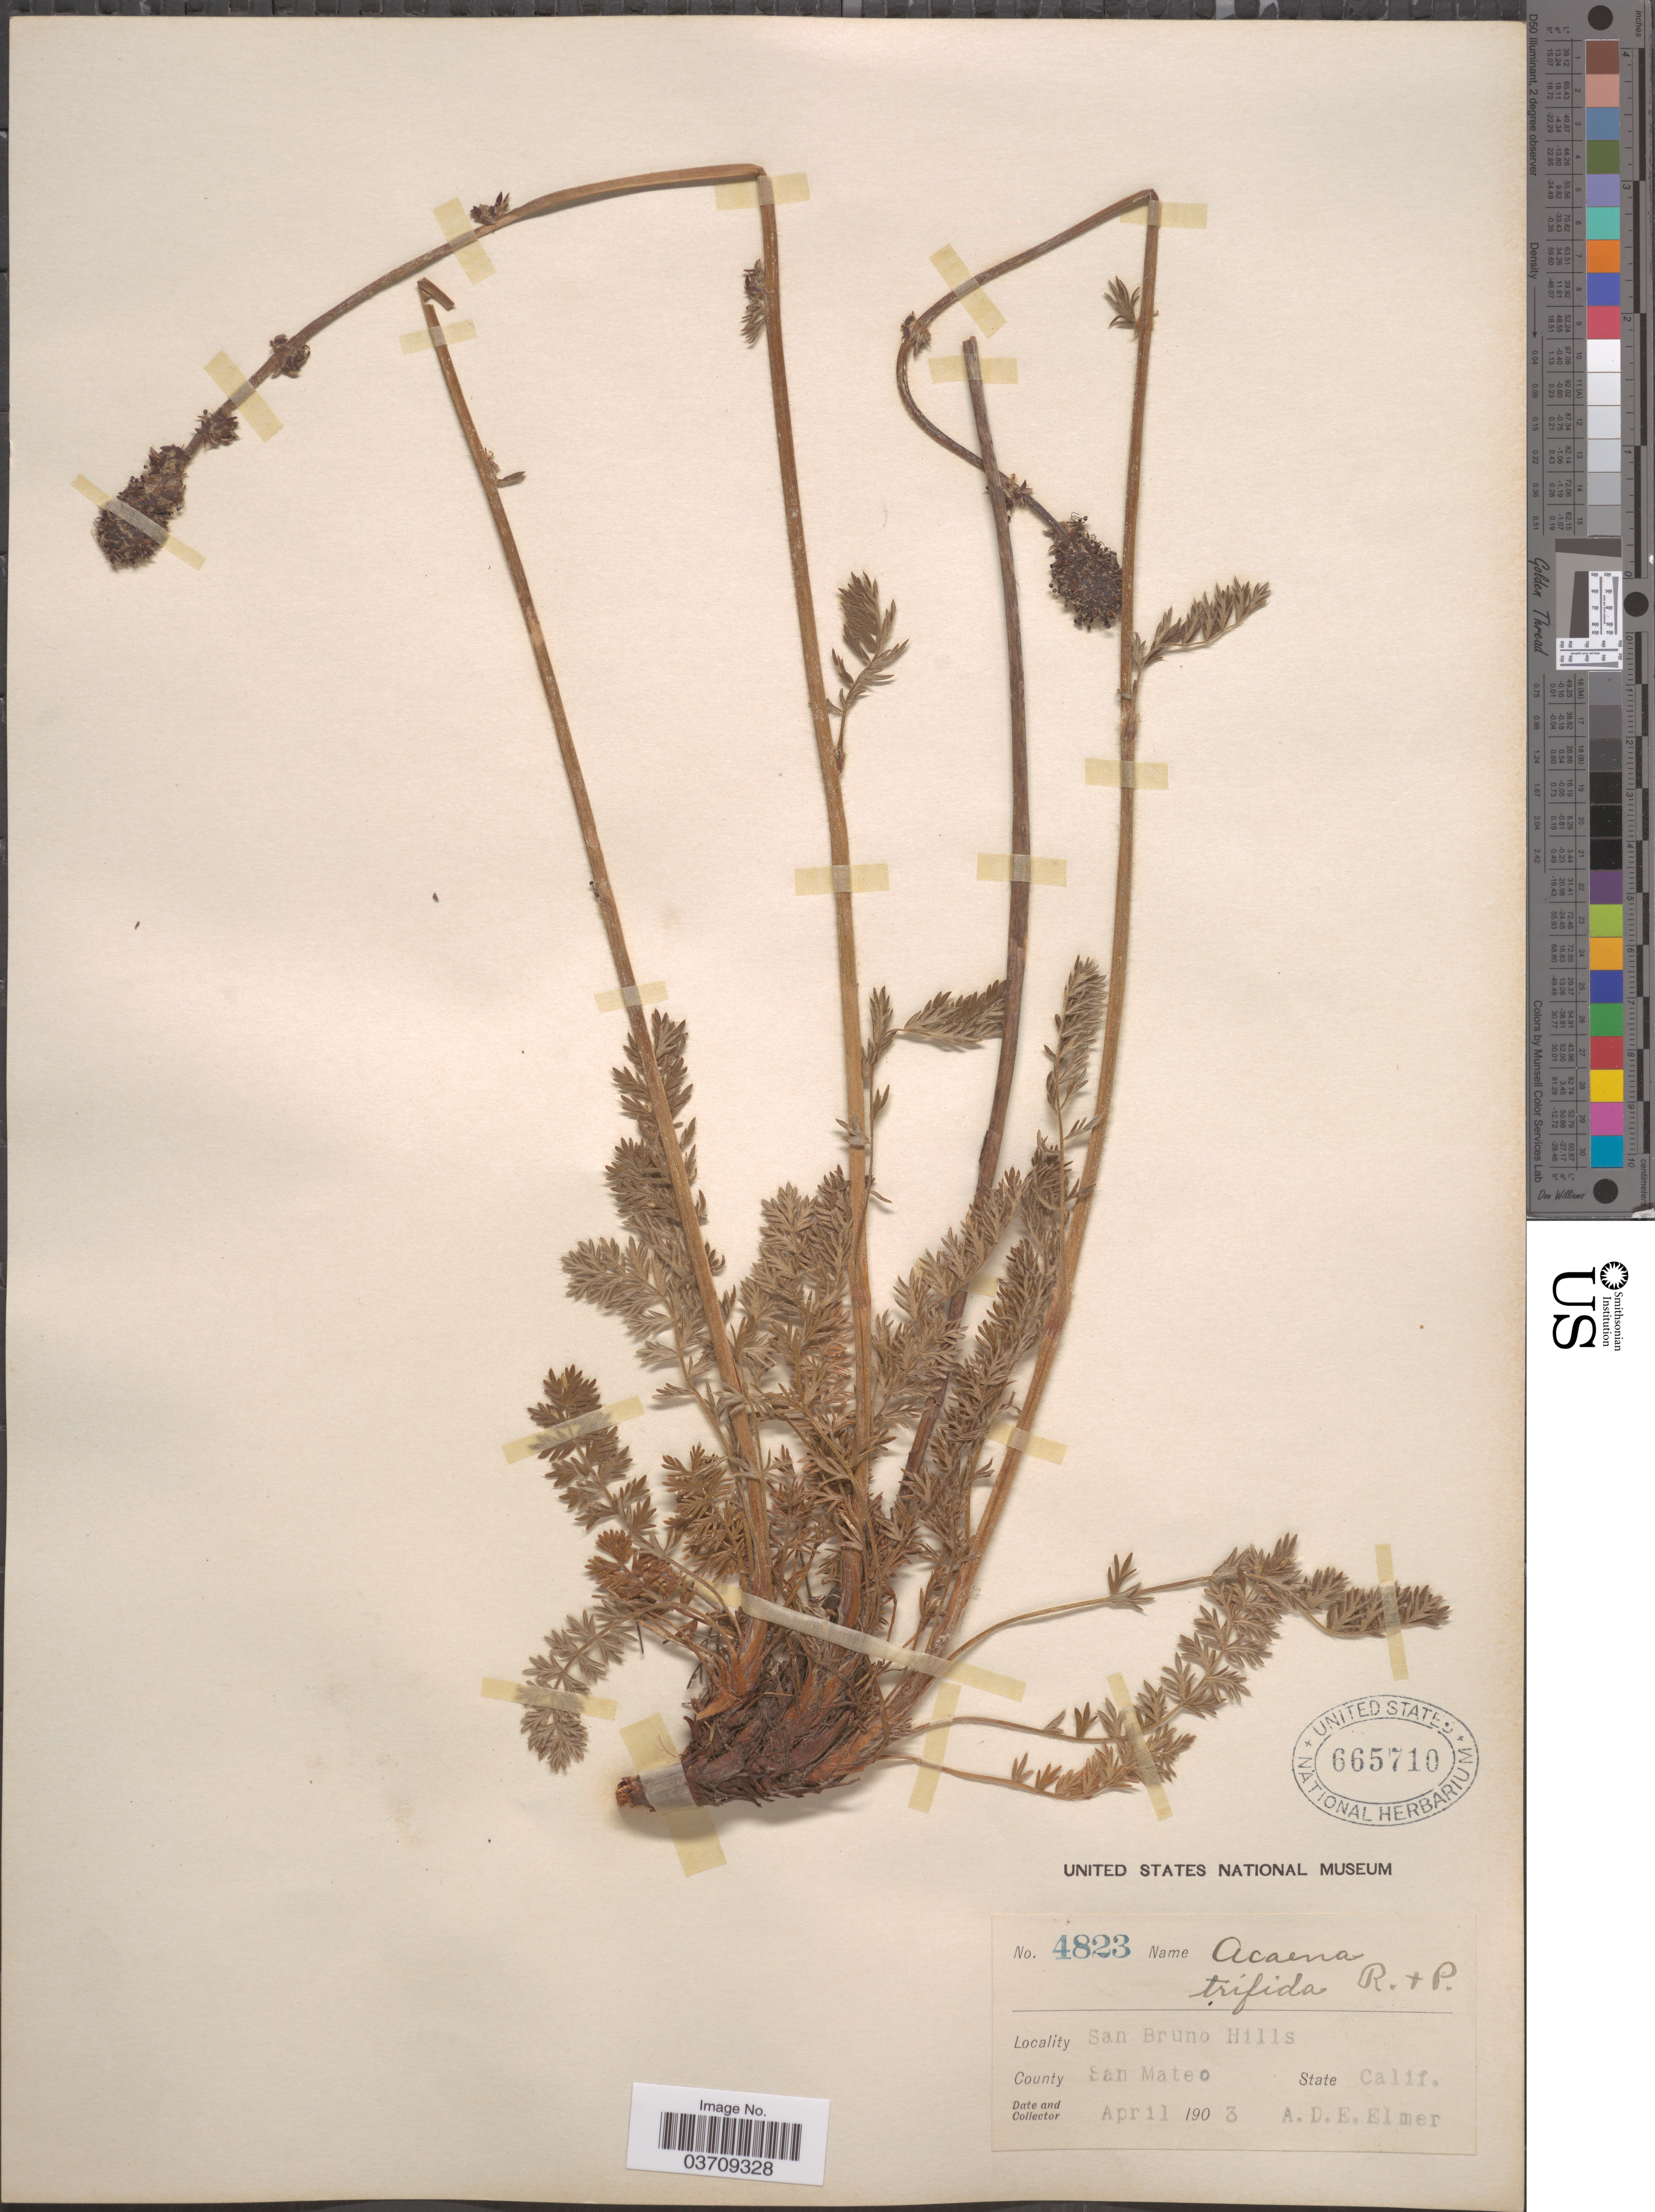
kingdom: Plantae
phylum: Tracheophyta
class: Magnoliopsida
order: Rosales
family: Rosaceae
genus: Acaena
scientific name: Acaena trifida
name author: Ruiz & Pav.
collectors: A. D. E. Elmer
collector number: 4823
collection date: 1903-04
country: United States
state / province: California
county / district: San Mateo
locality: San Bruno Hills. County San Mateo.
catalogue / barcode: US 665710